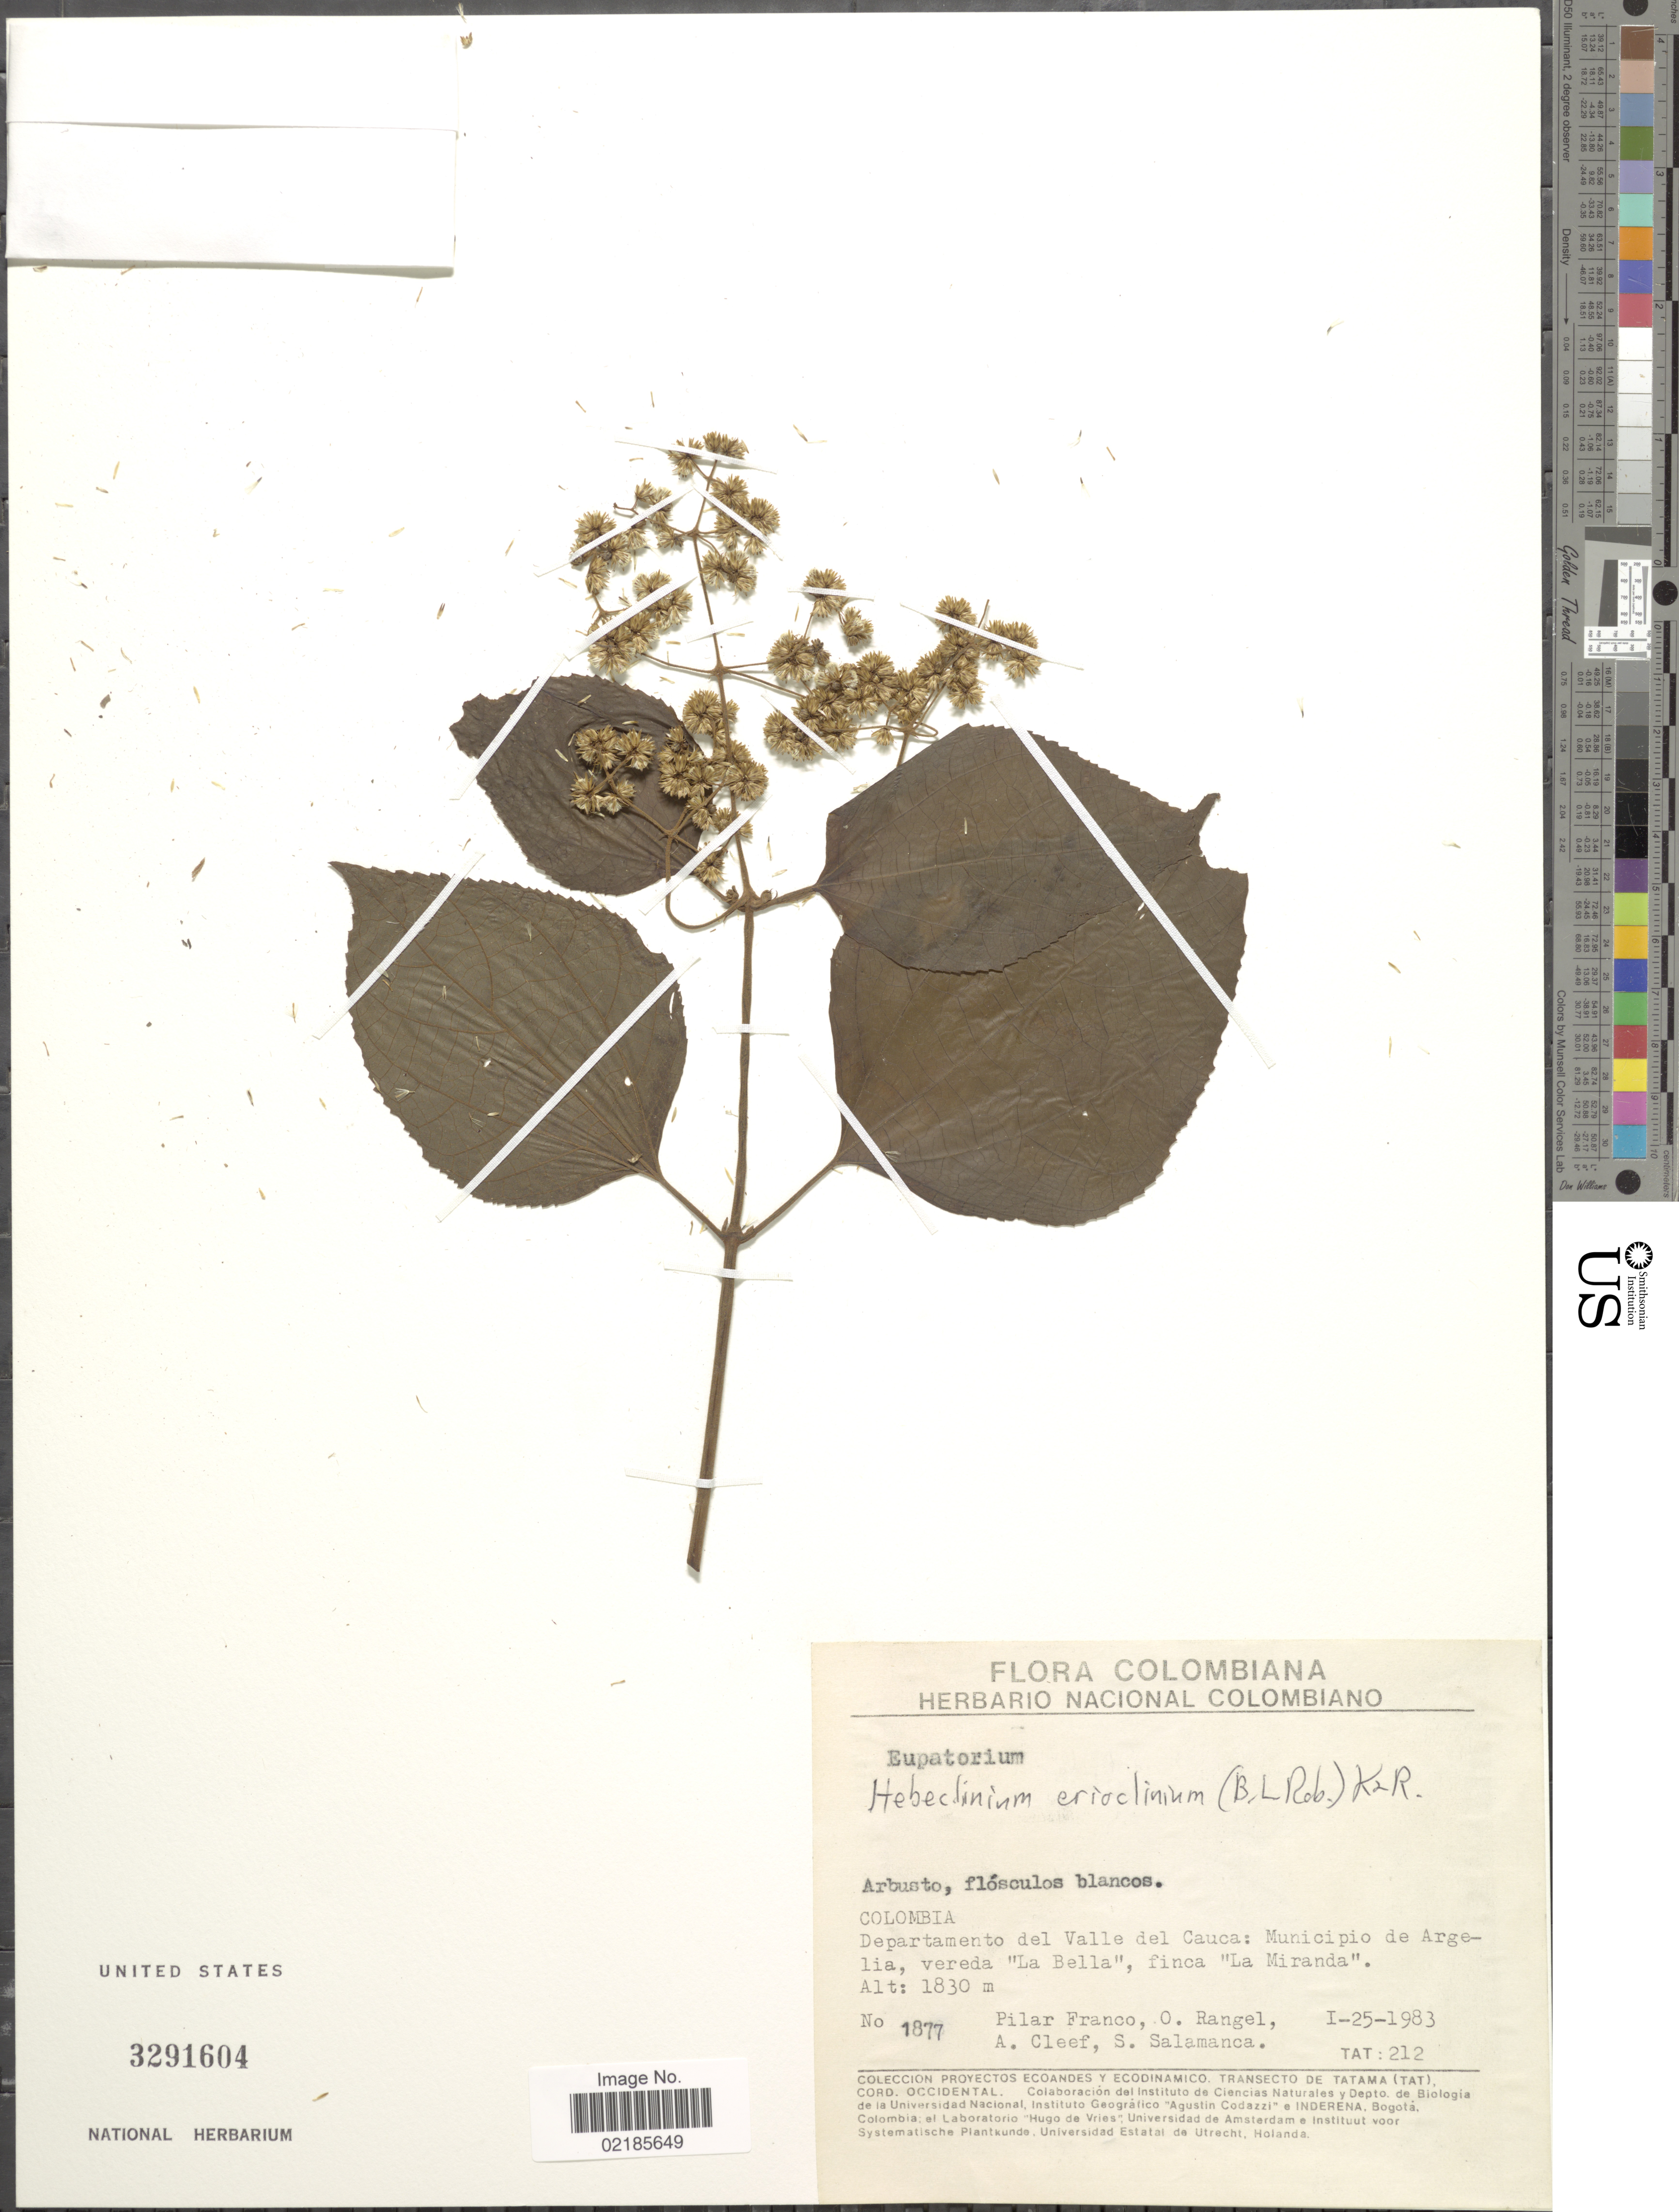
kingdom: Plantae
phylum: Tracheophyta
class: Magnoliopsida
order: Asterales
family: Asteraceae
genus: Hebeclinium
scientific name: Hebeclinium erioclinium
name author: (B.L. Rob.) R.M. King & H. Rob.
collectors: P. Franco Roselli, O. Rangel, A. M. Cleef & S. Salamanca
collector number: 1877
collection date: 1983-01-25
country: Colombia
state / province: Valle del Cauca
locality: Municipio de Argelia, vereda La Bella, finca La Miranda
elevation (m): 1830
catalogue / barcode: US 3291604